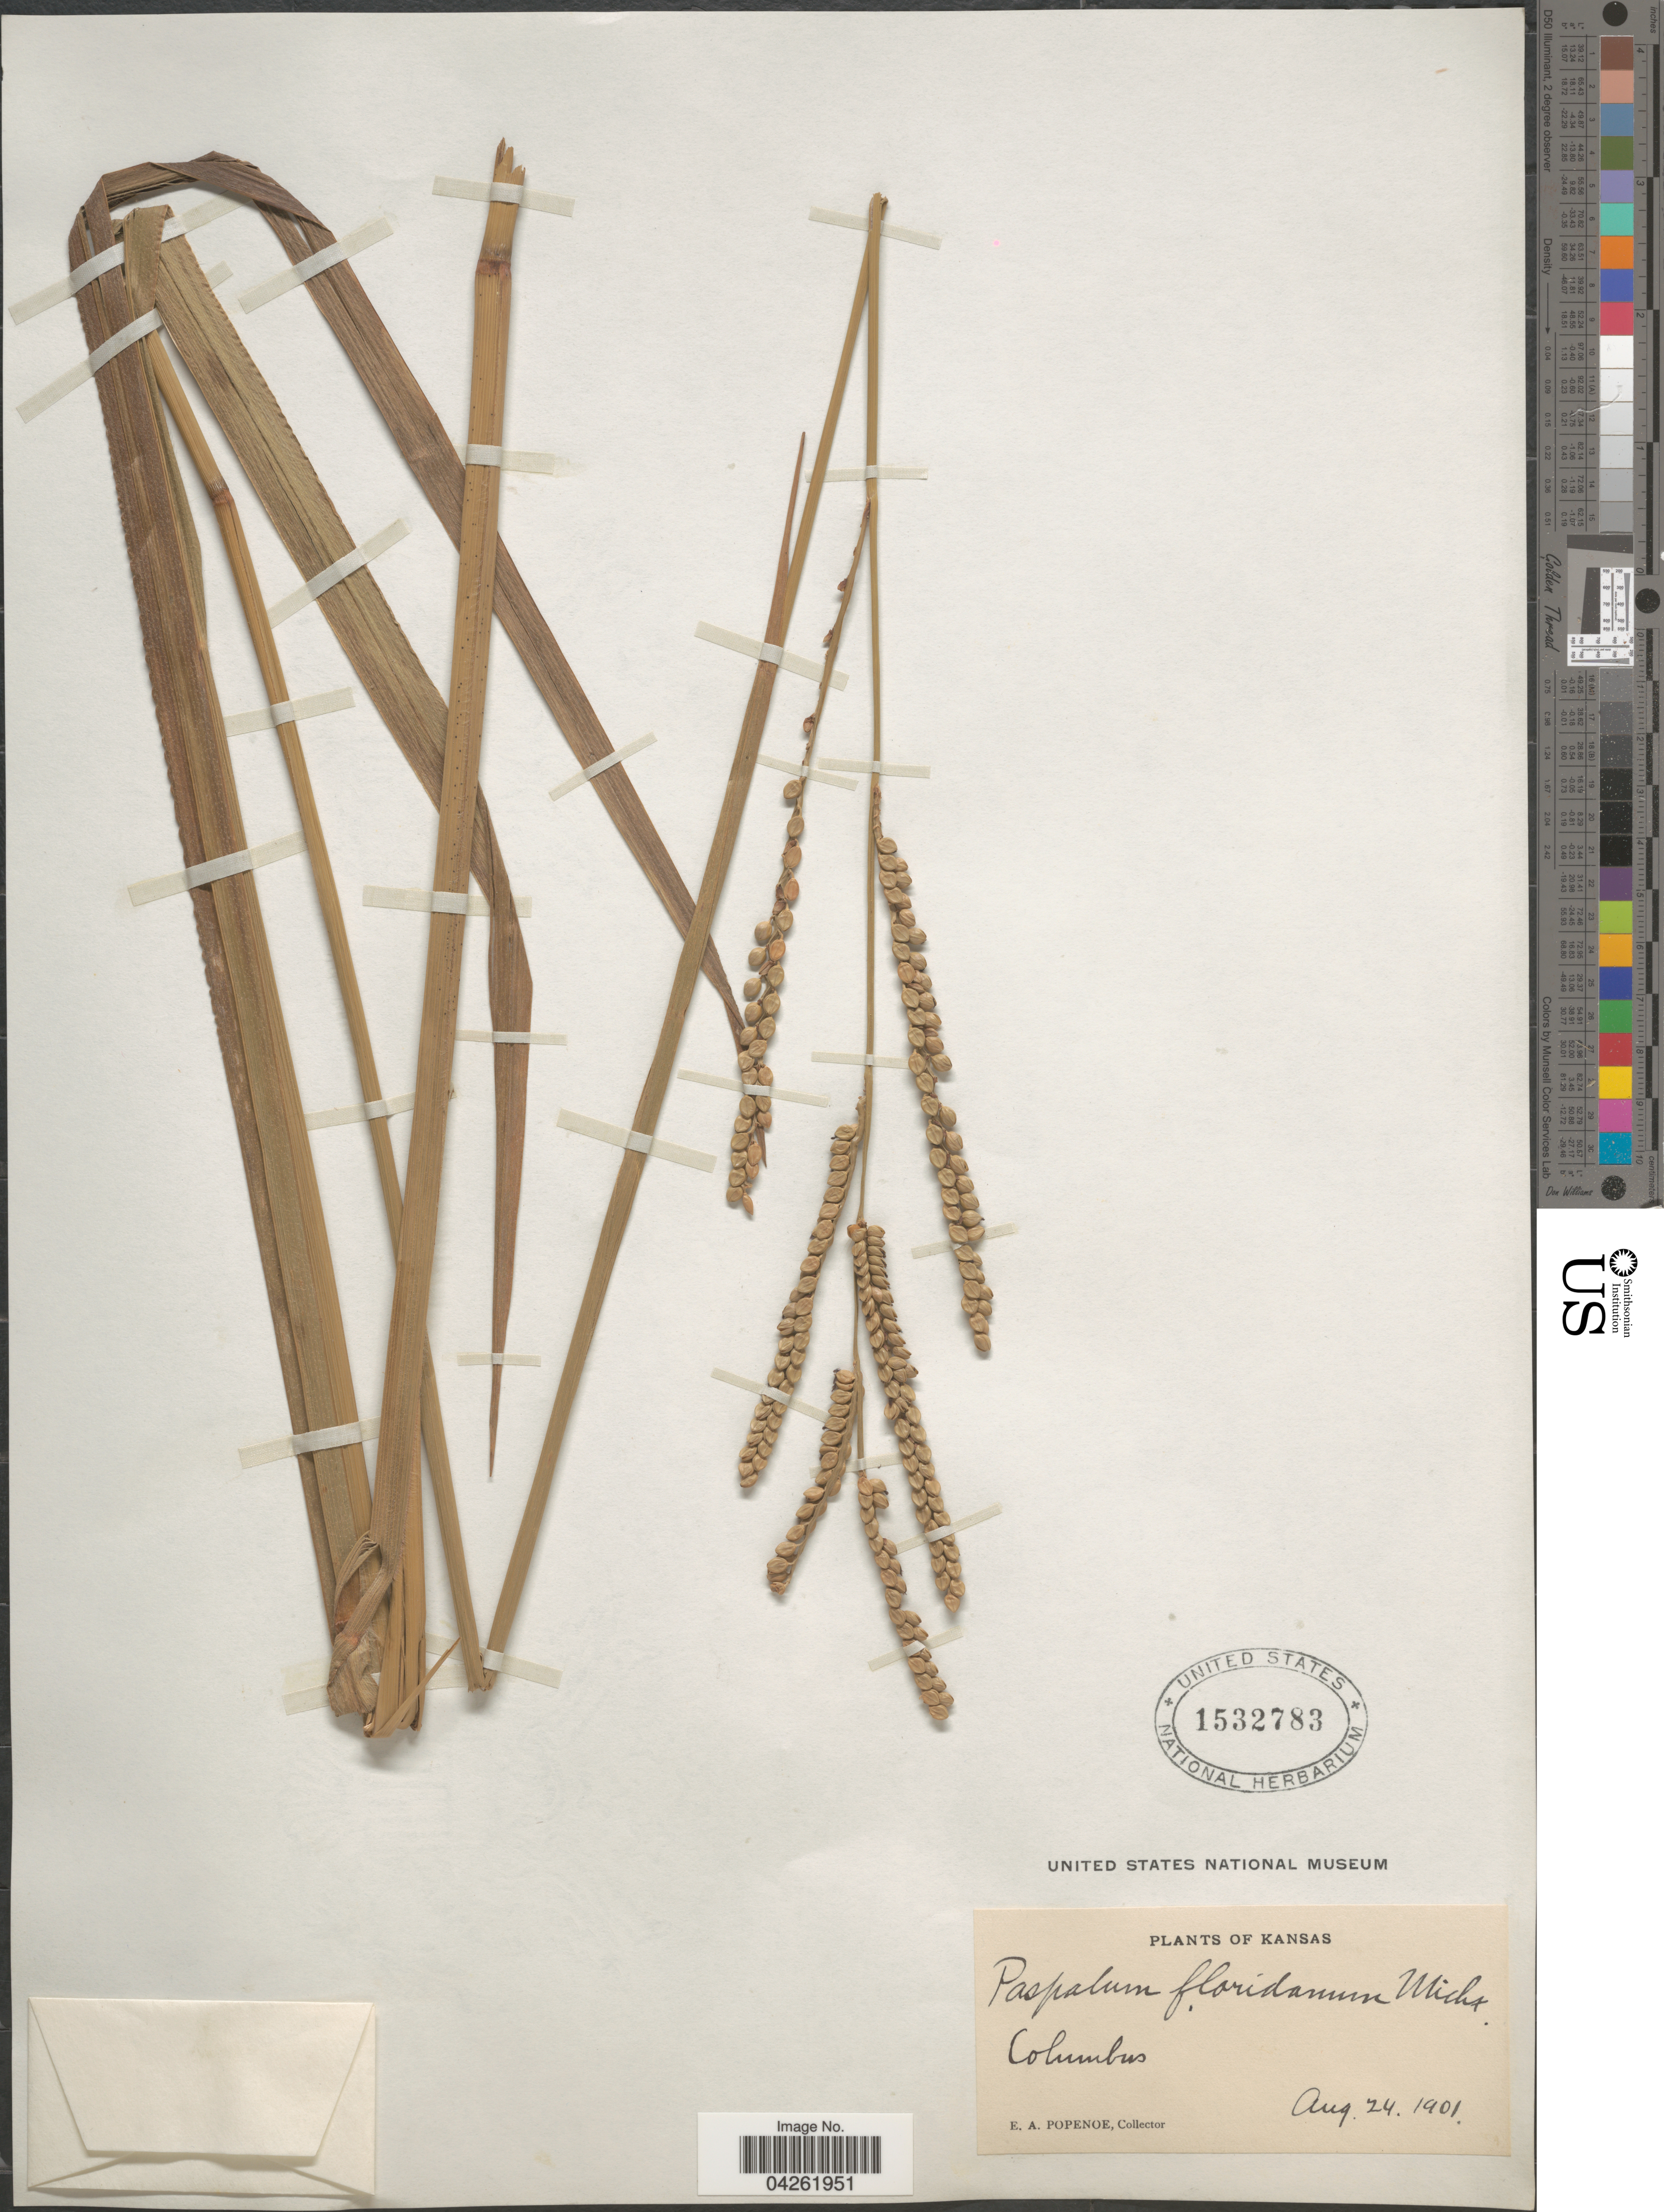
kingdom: Plantae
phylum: Tracheophyta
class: Liliopsida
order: Poales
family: Poaceae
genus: Paspalum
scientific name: Paspalum floridanum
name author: Michx.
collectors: E. A. Popenoe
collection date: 1901-08-24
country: United States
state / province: Kansas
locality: Columbus.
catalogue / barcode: US 1532783